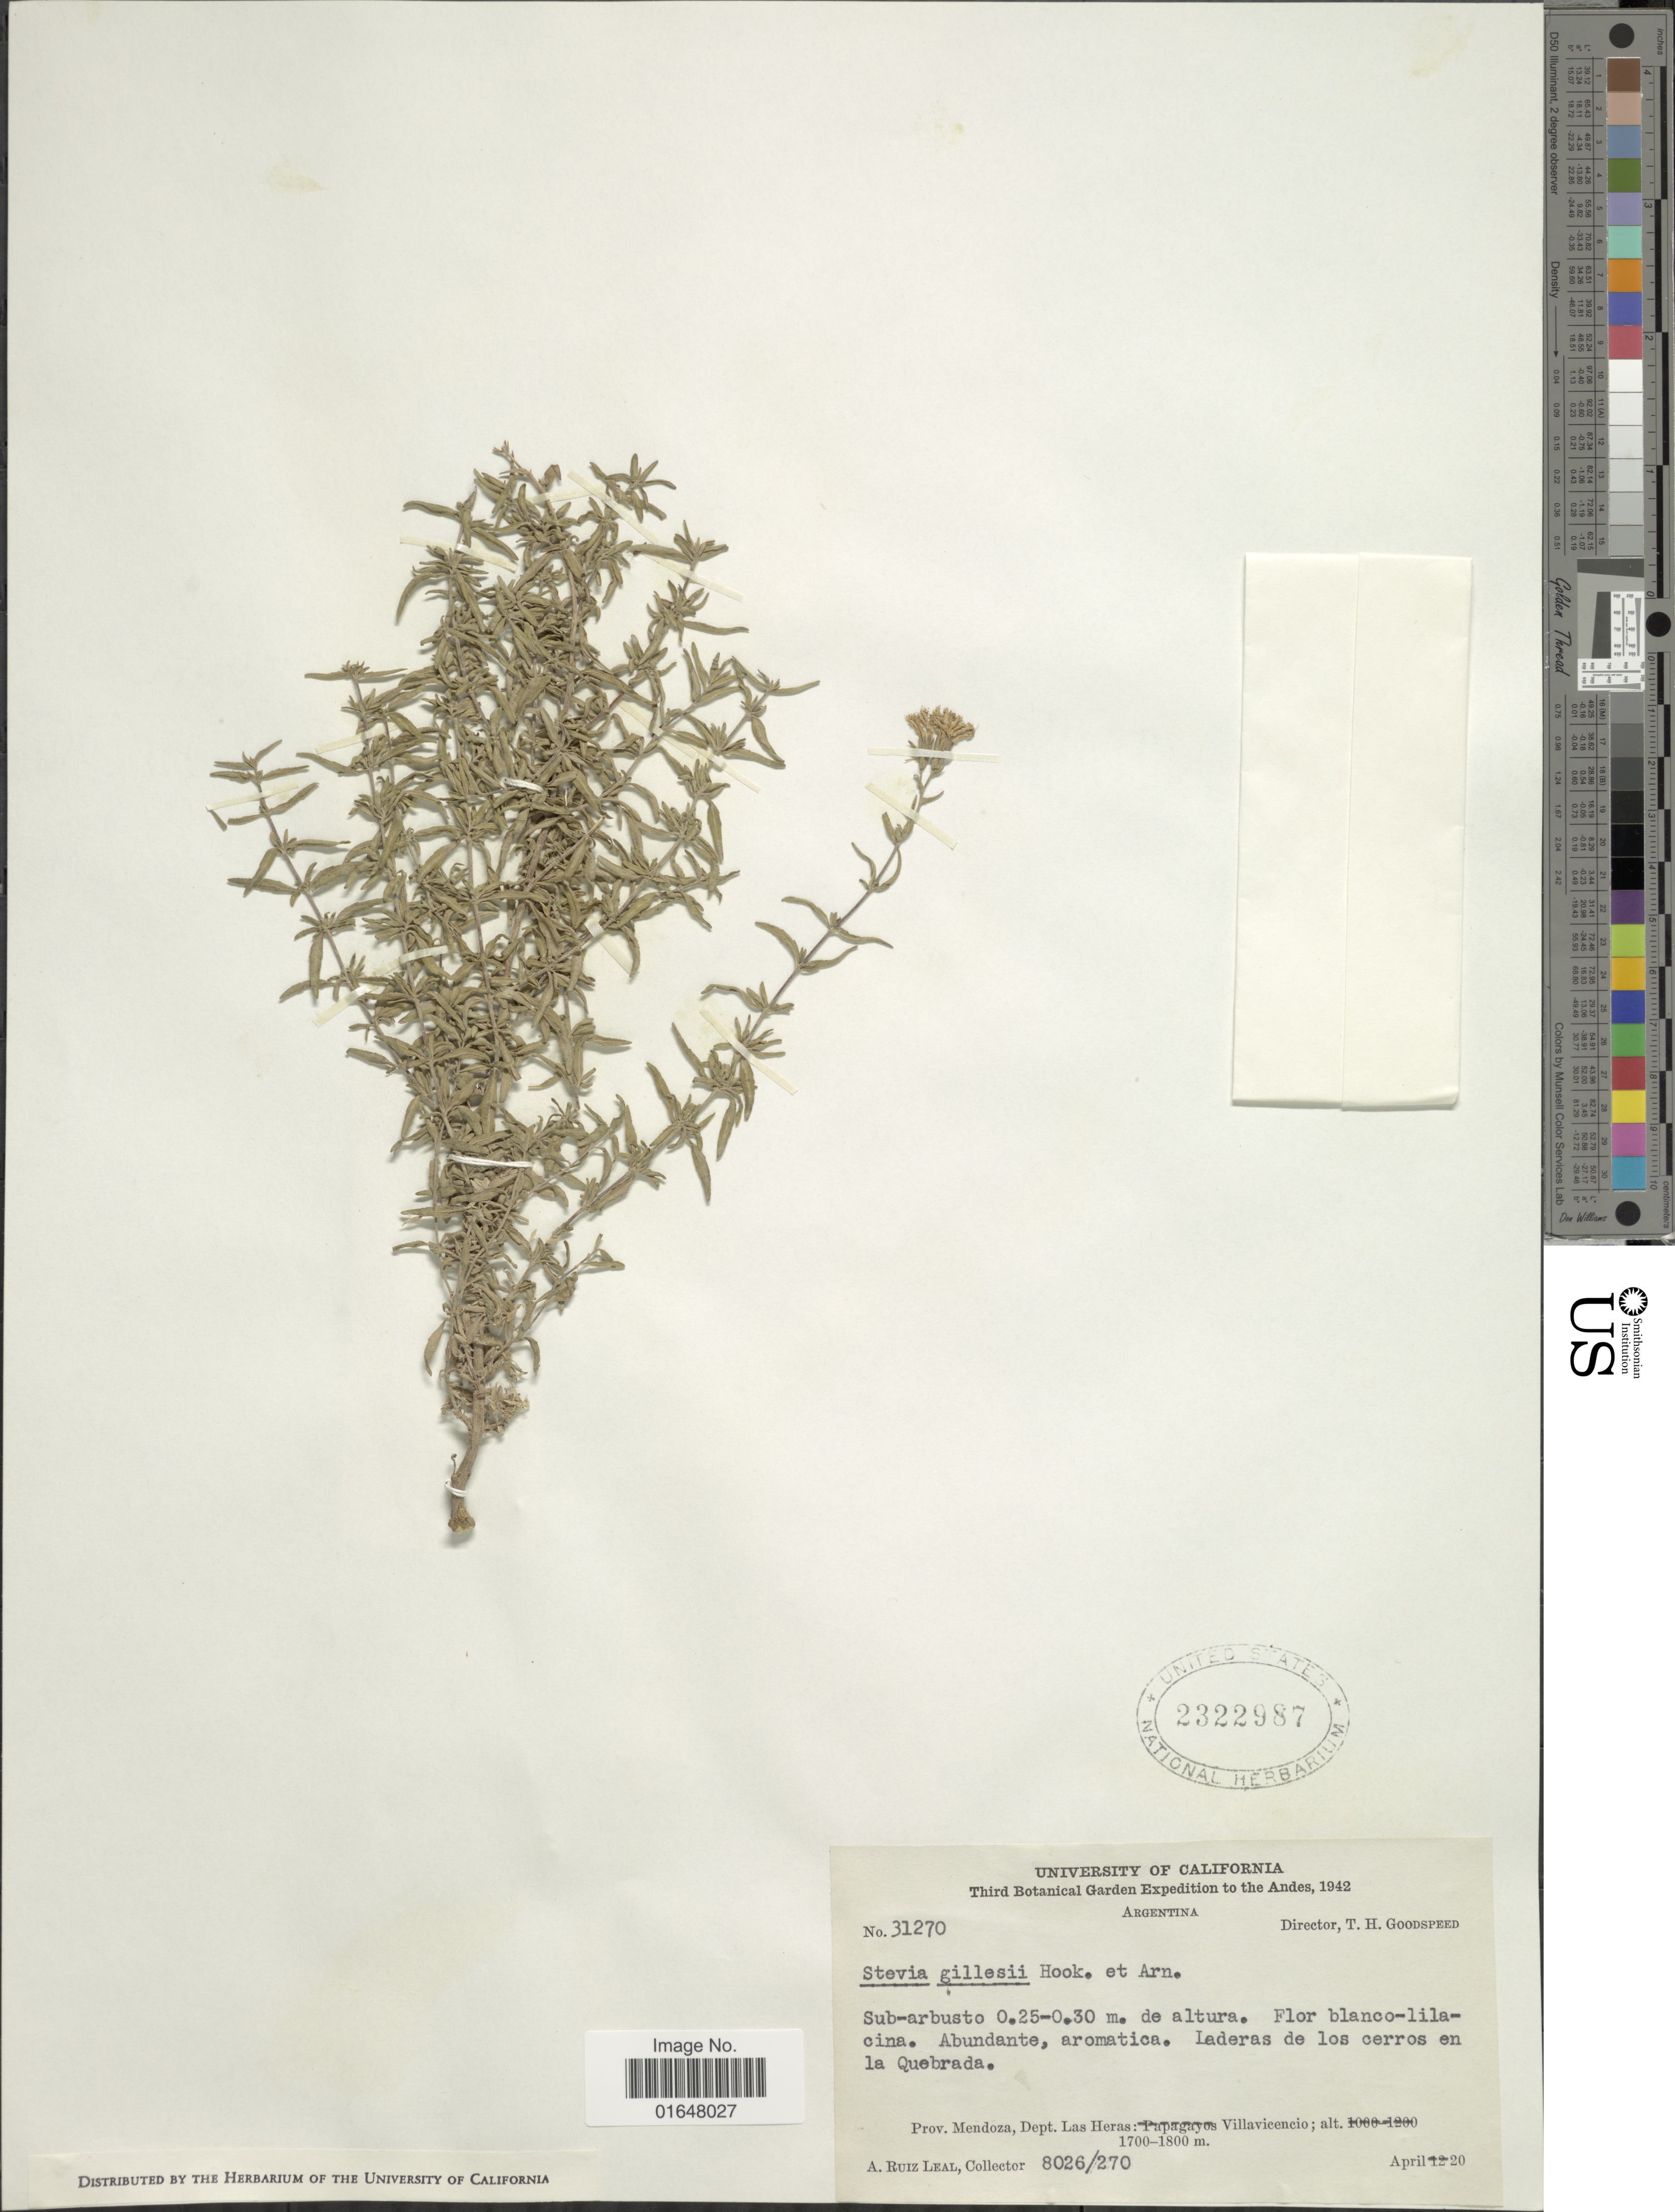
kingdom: Plantae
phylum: Tracheophyta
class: Magnoliopsida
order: Asterales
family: Asteraceae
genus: Stevia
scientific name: Stevia gilliesii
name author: Hook. & Arn.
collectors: A. R. Leal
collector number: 8026/270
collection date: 1942-04-20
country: Argentina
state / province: Mendoza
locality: Laderas de los cerros en la Quebrada, Dept. Las Heras, Villavicencio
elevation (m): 1700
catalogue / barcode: US 2322987